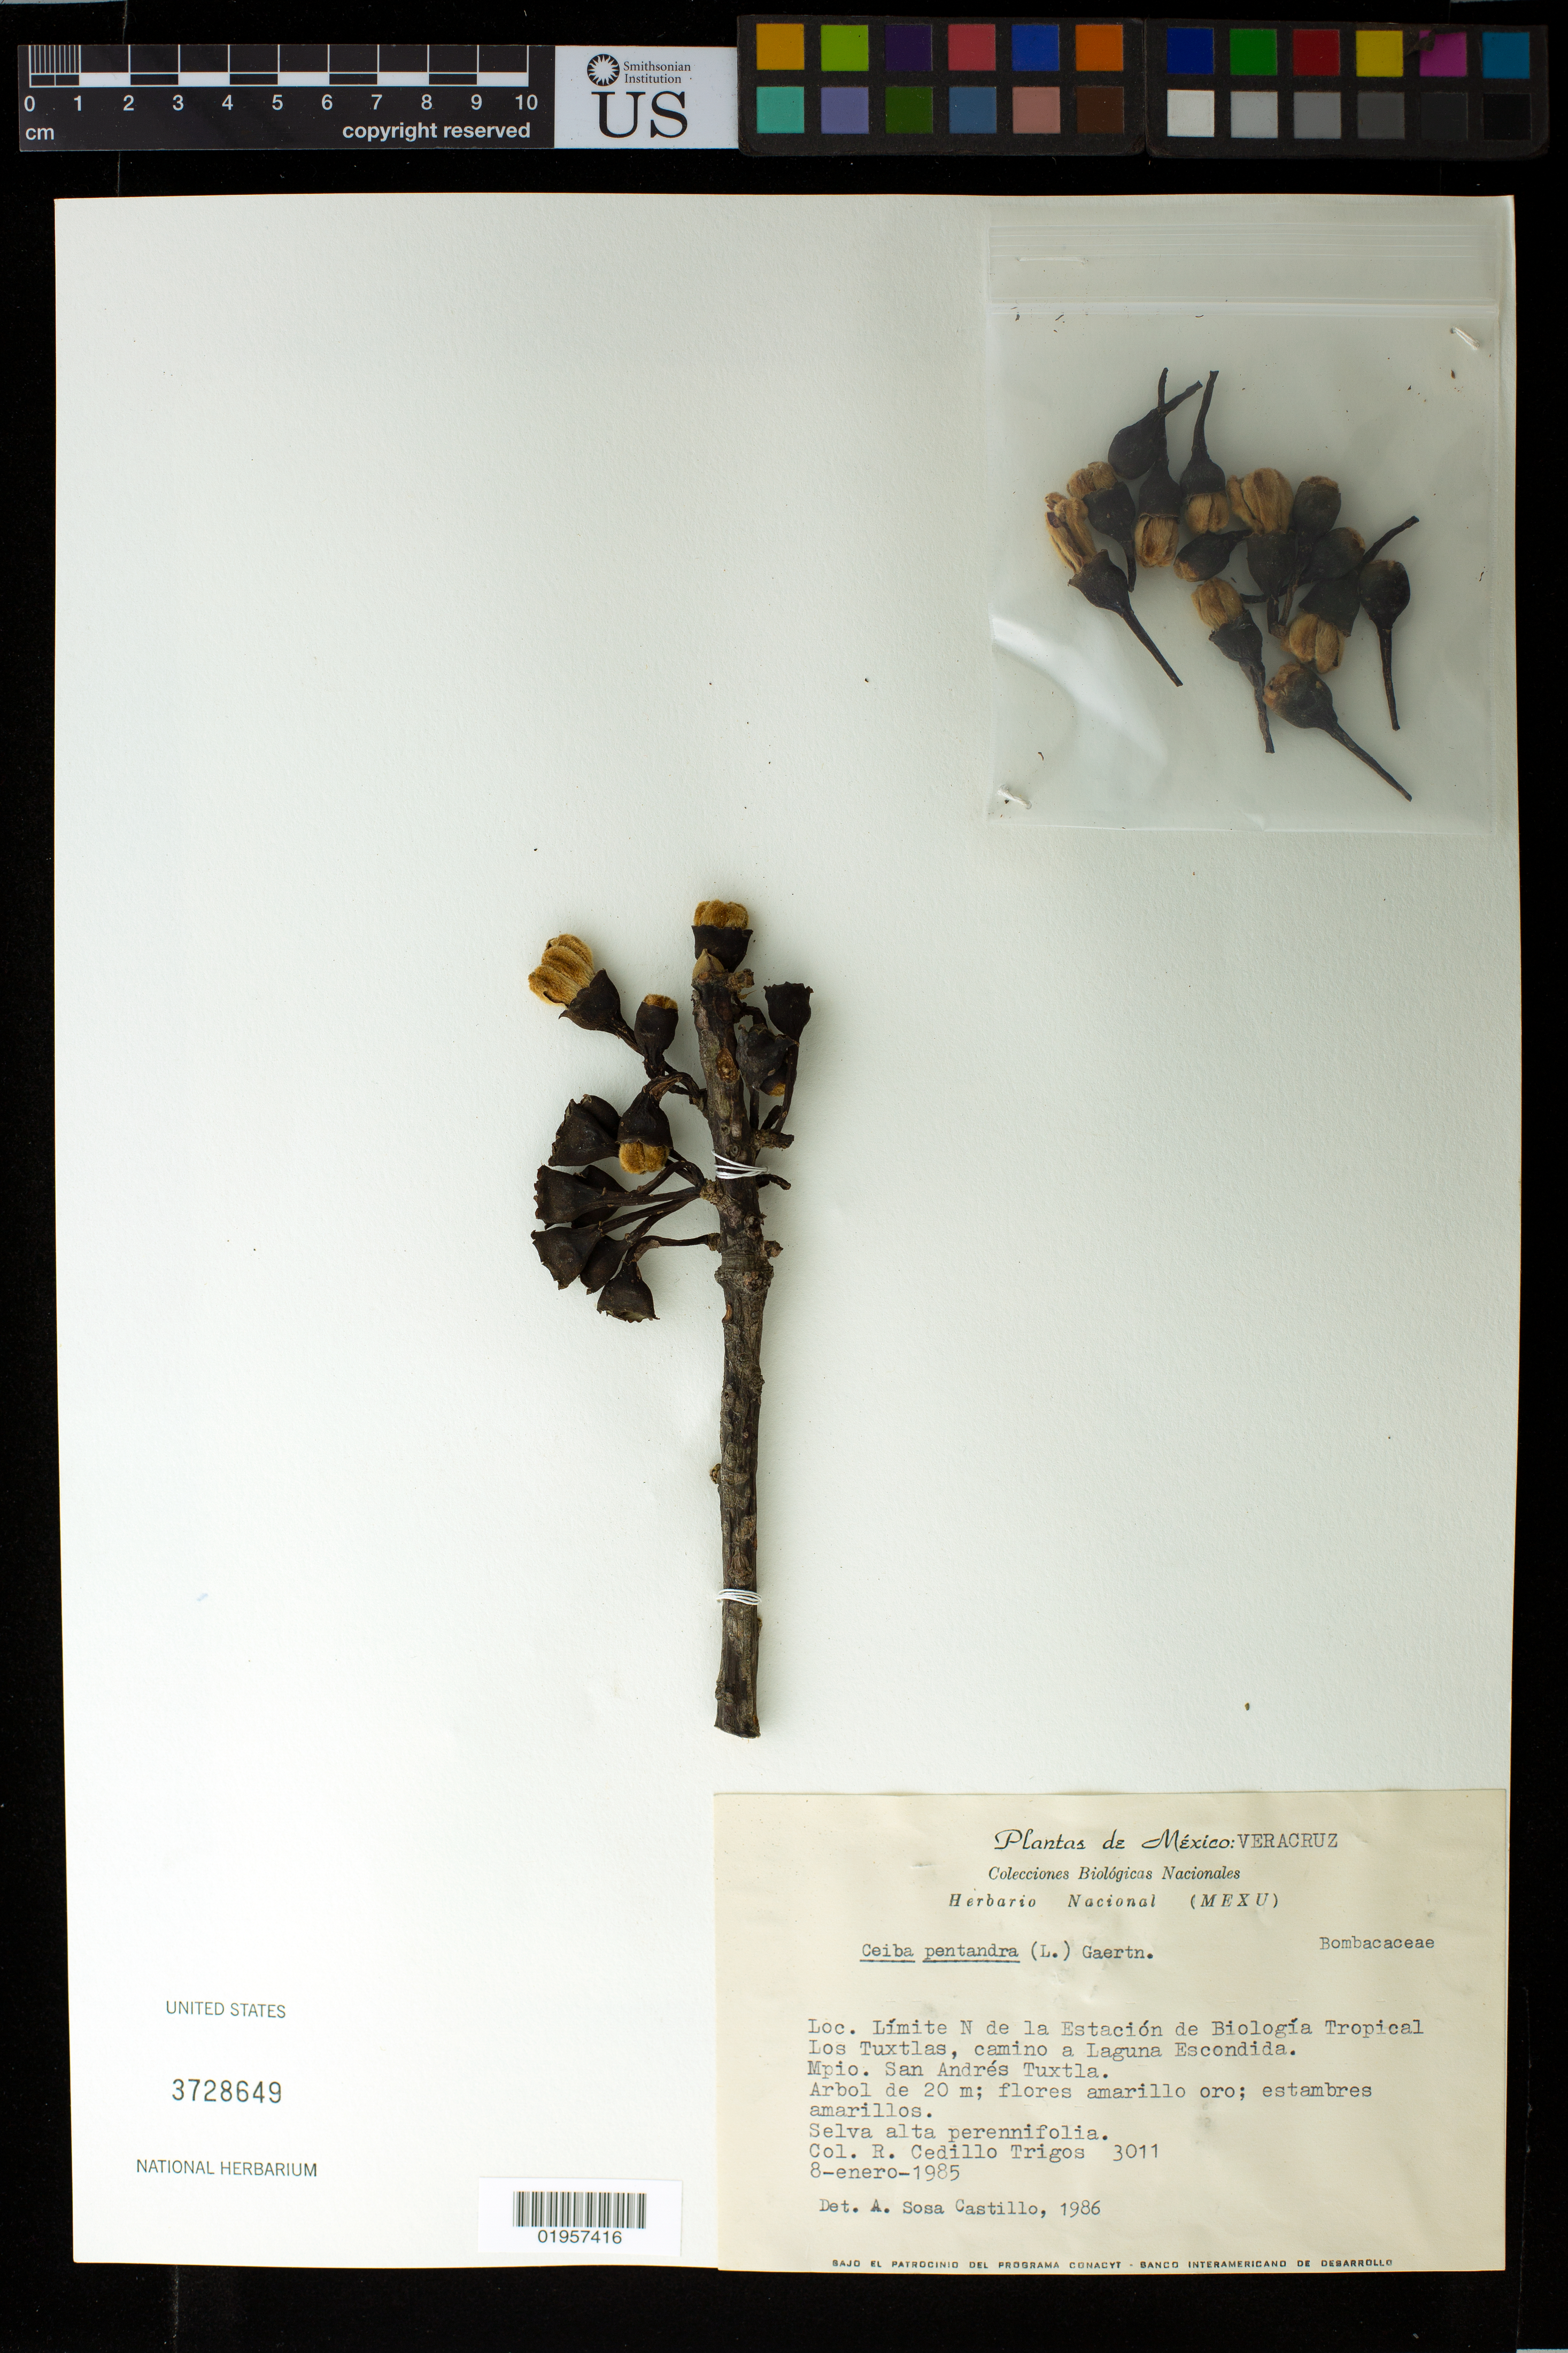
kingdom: Plantae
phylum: Tracheophyta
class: Magnoliopsida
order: Malvales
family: Malvaceae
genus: Ceiba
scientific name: Ceiba pentandra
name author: (L.) Gaertn.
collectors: R. Trigos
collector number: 3011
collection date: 1985-01-08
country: Mexico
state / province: Veracruz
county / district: San Andrés Tuxtla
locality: Limite N de la Estacion de Biologia Tropical Los Tuxtlas, camino a Laguna Escondida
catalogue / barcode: US 3728649